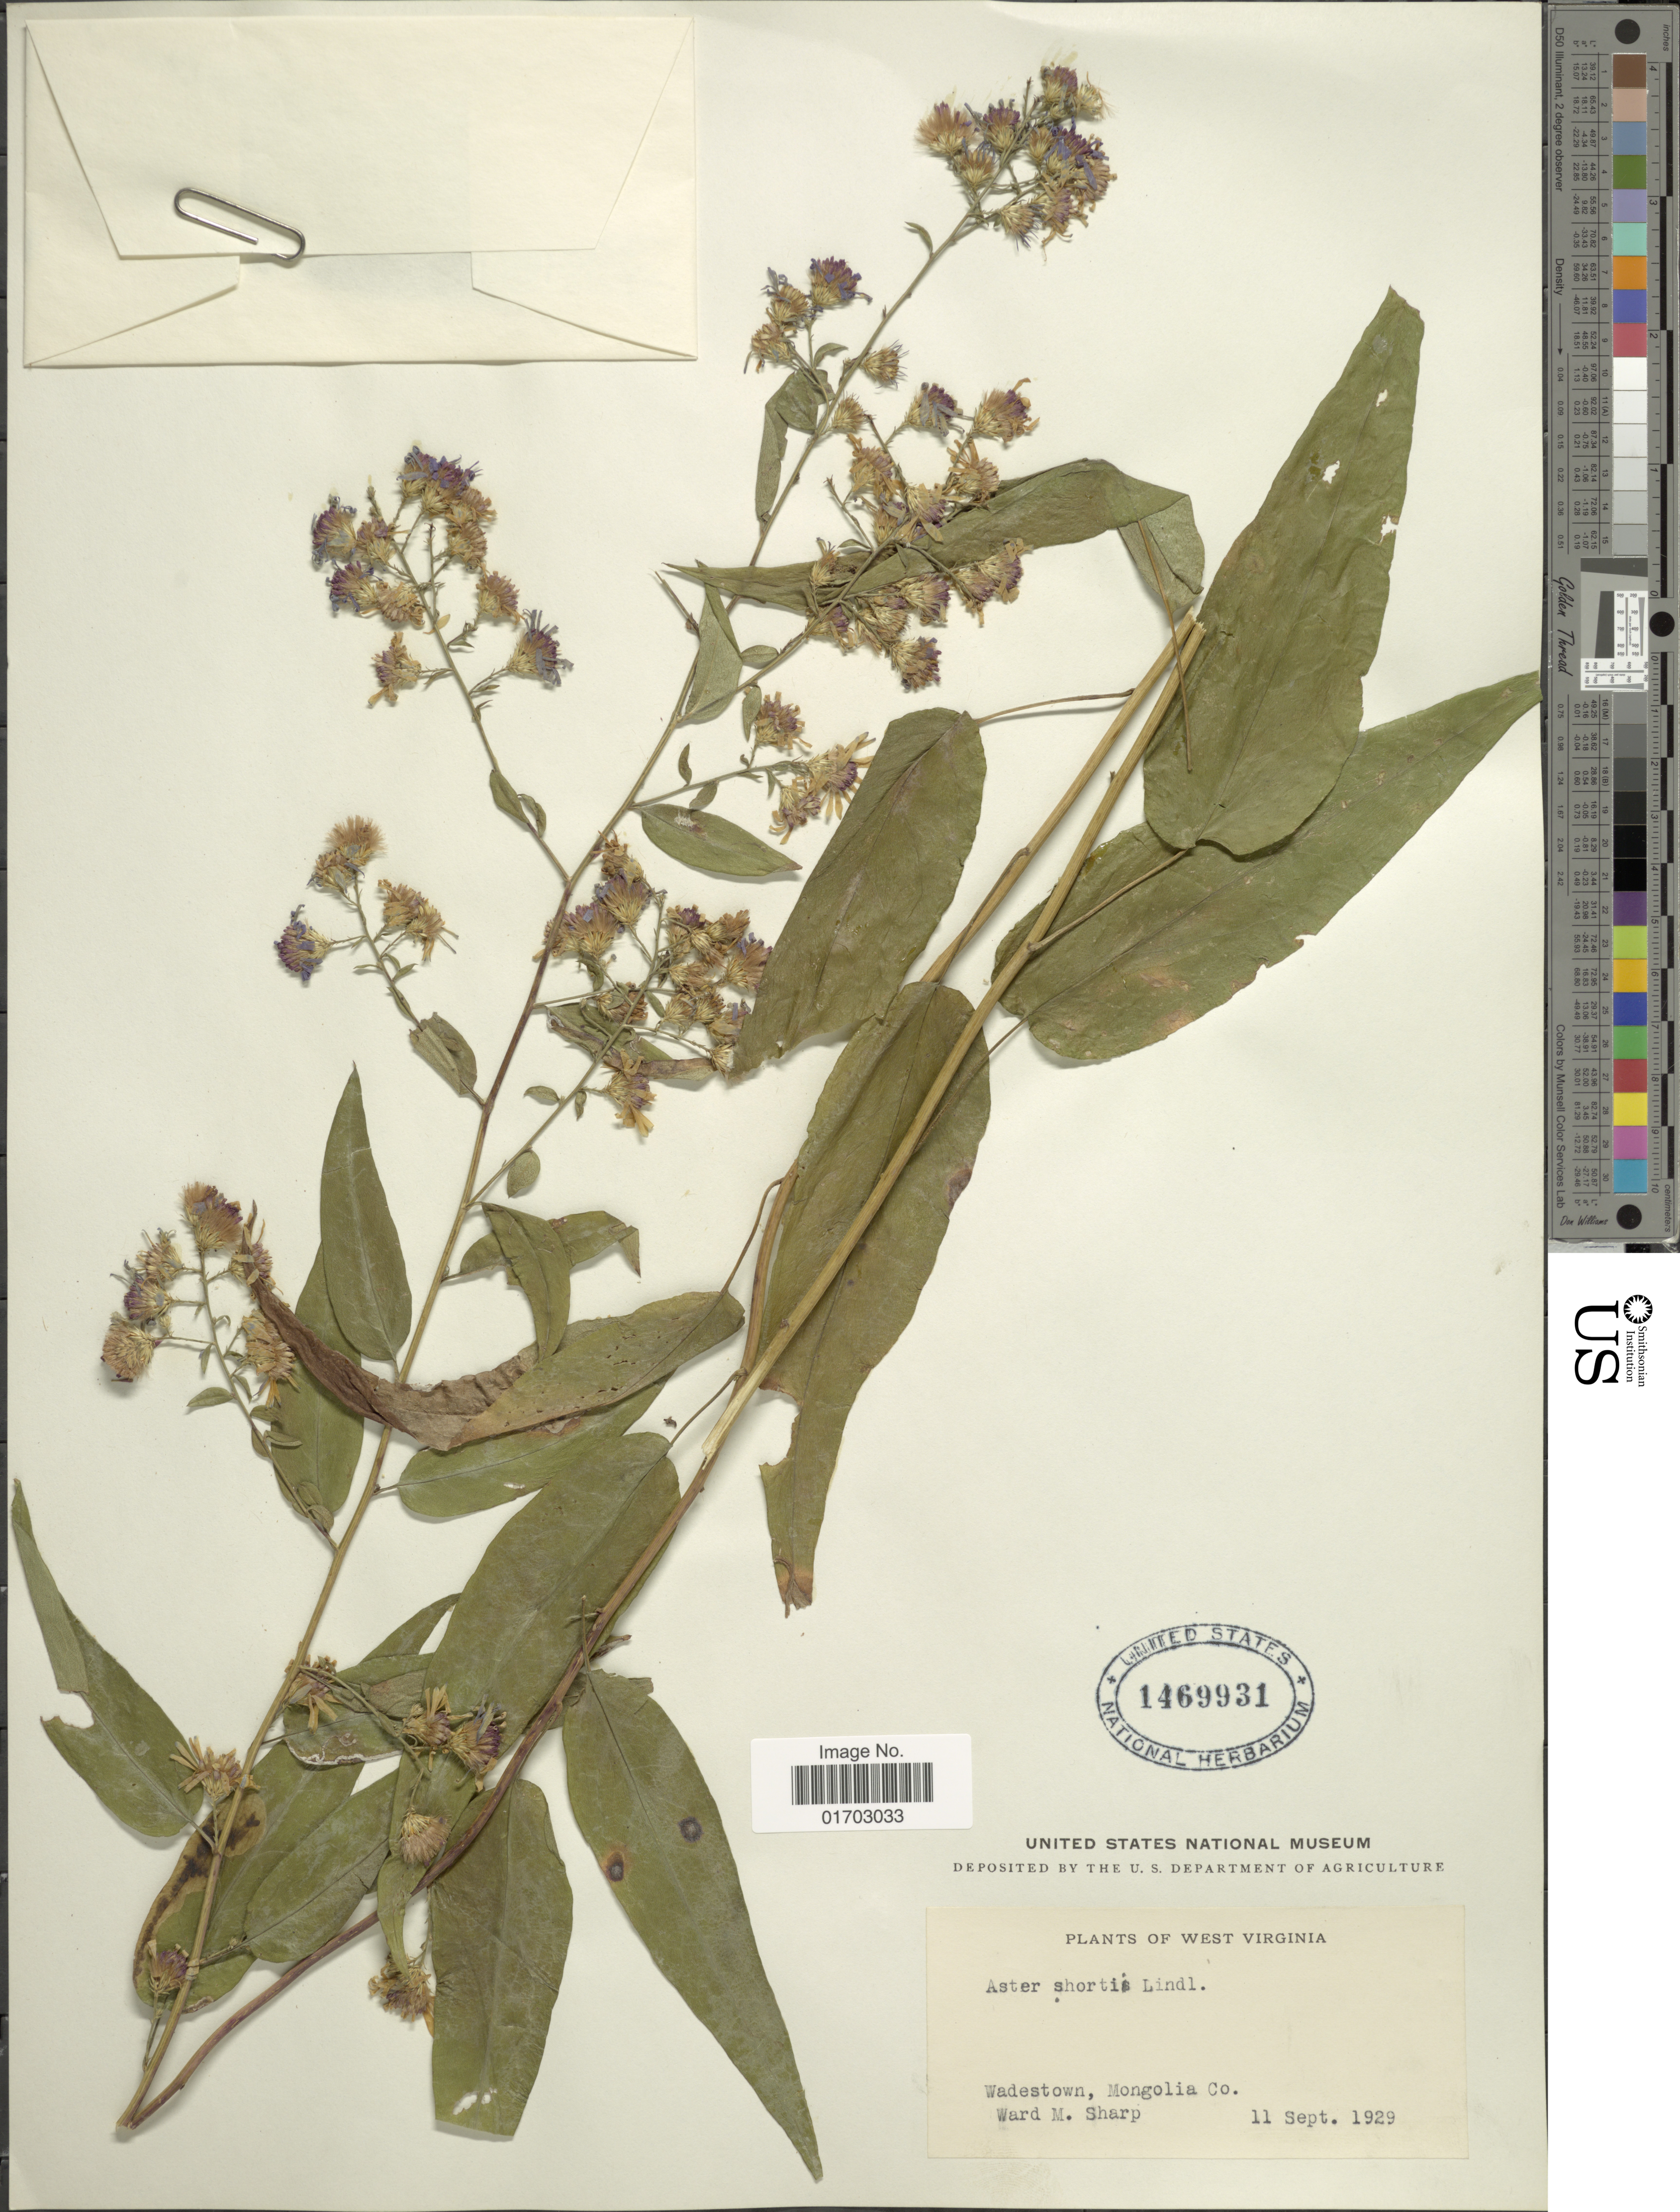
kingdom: Plantae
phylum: Tracheophyta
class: Magnoliopsida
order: Asterales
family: Asteraceae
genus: Symphyotrichum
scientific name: Symphyotrichum shortii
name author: (Lindl.) G.L. Nesom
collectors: W. M. Sharp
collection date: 1929-09-11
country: United States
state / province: West Virginia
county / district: Monongalia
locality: Wadestown, Mongolia Co.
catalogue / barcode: US 1469931